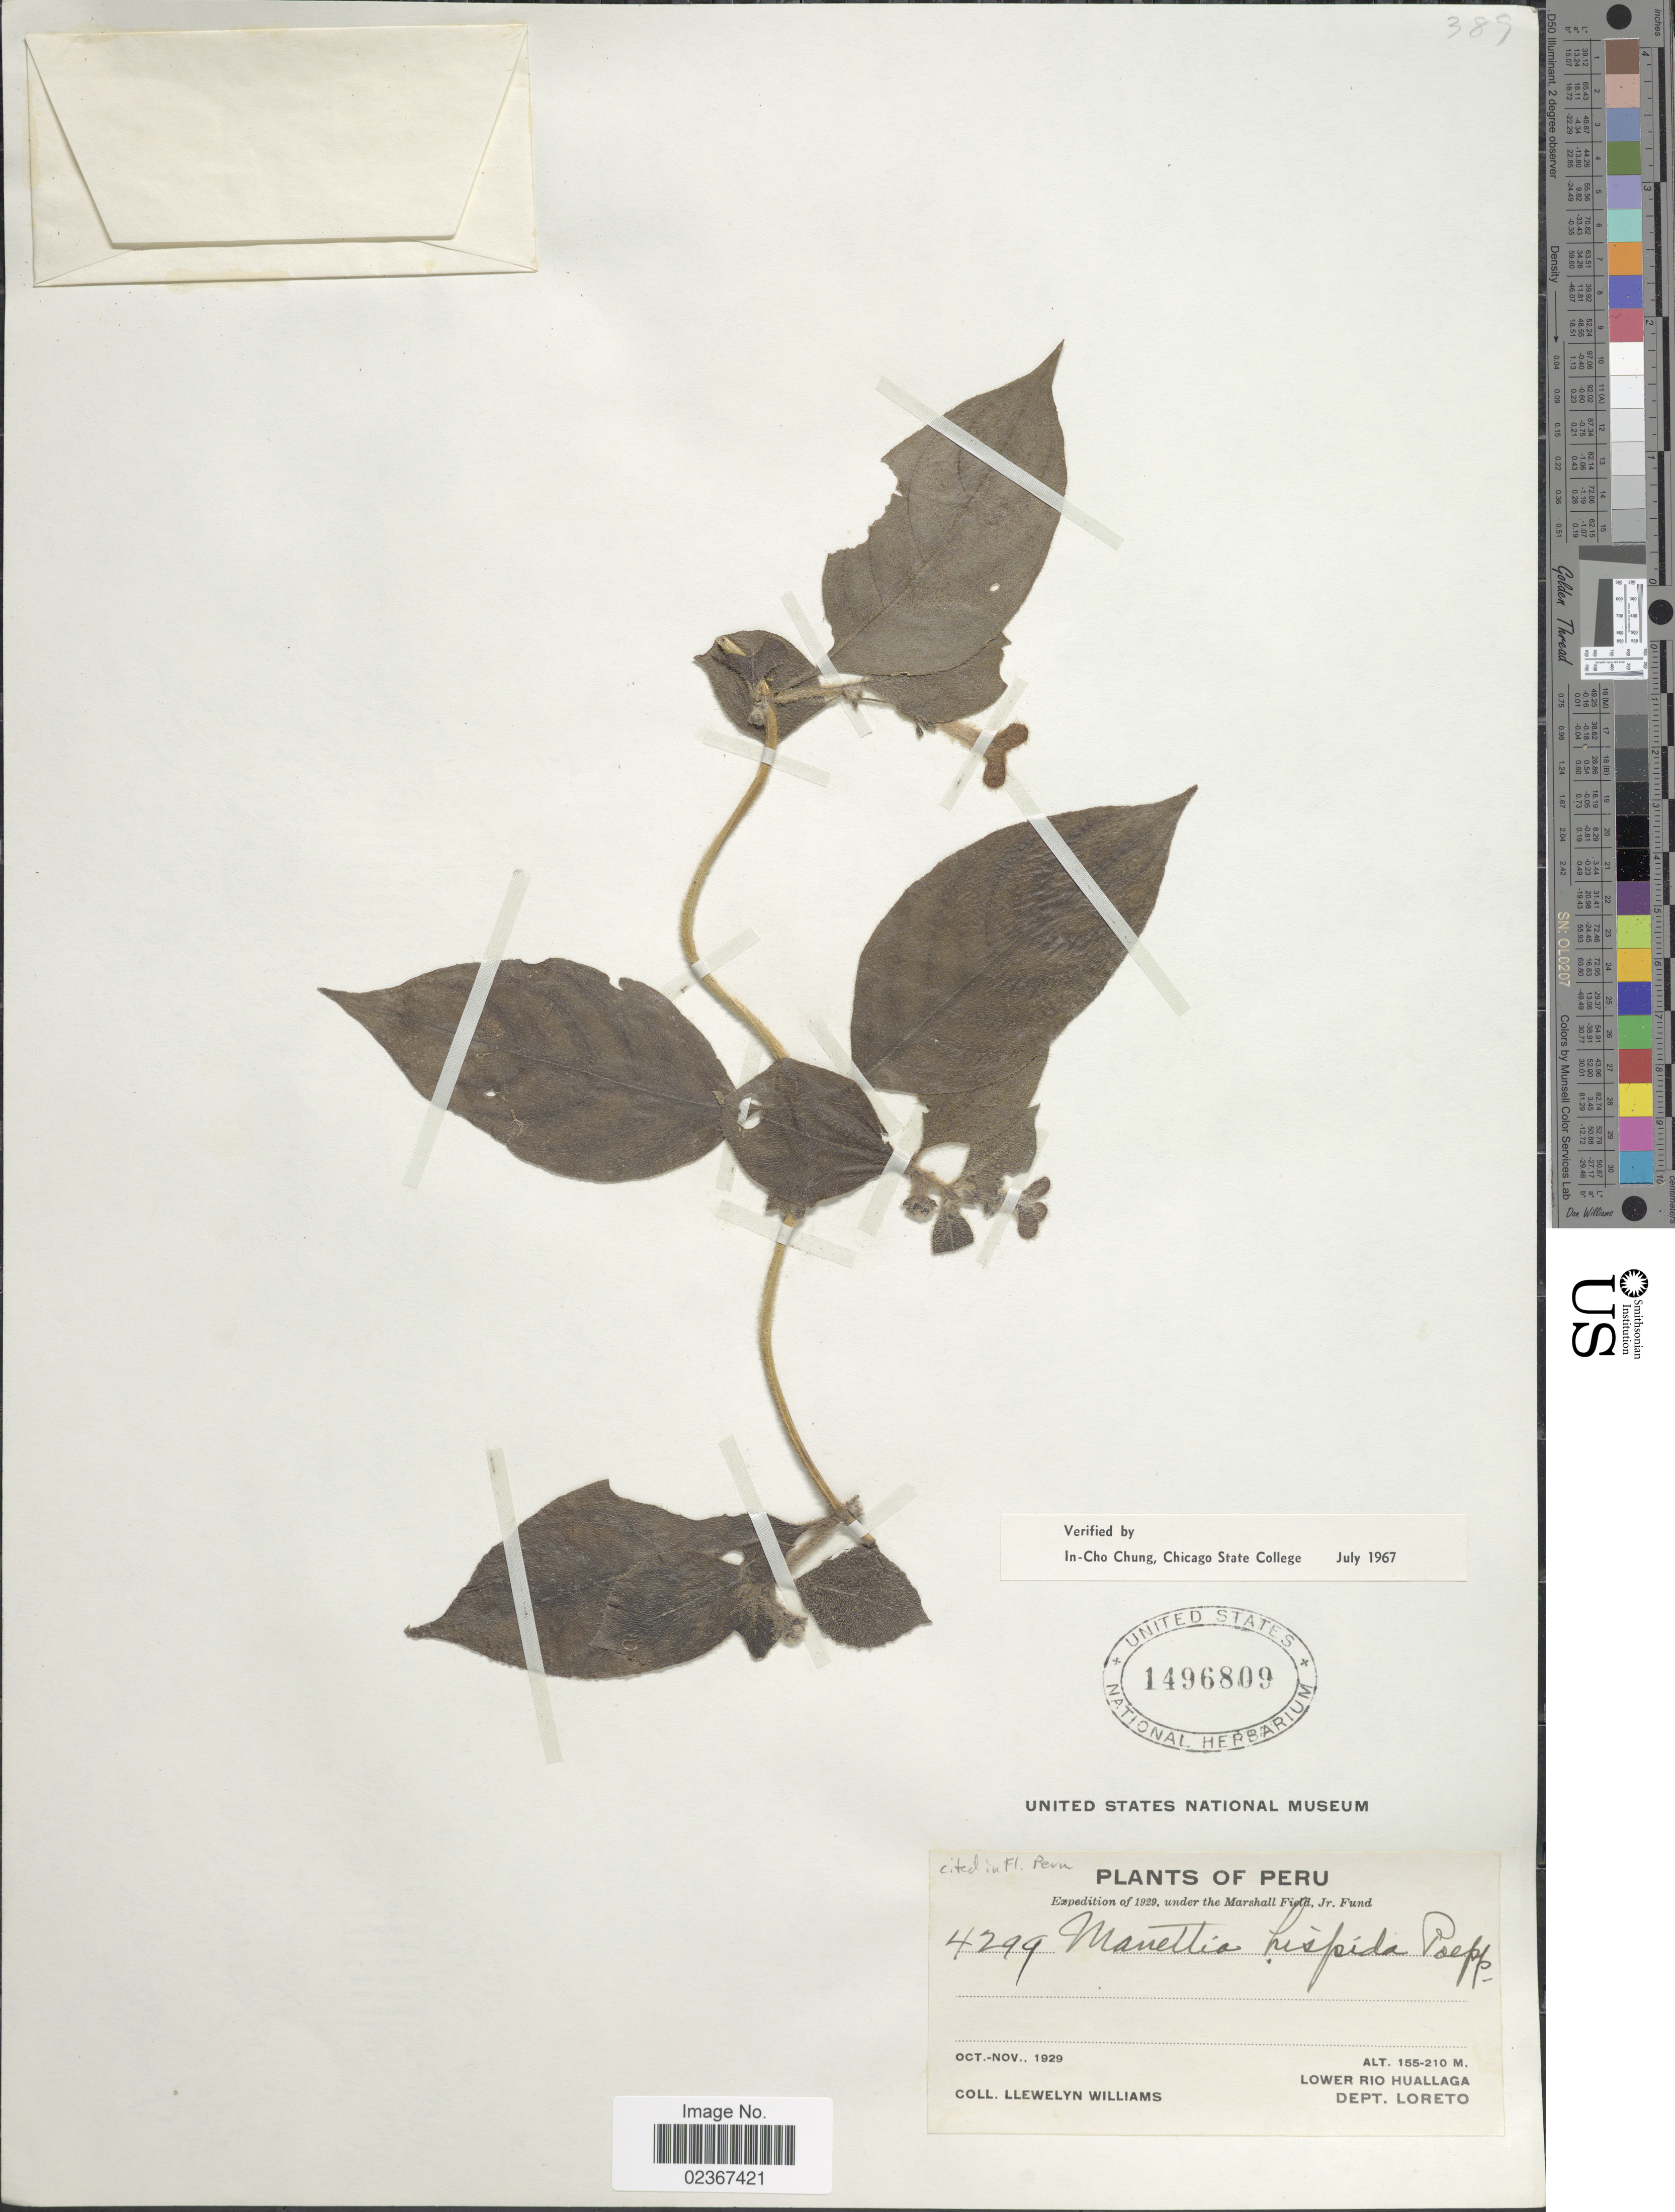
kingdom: Plantae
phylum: Tracheophyta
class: Magnoliopsida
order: Gentianales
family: Rubiaceae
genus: Manettia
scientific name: Manettia hispida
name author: Poepp.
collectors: Ll. Williams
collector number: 4299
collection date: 1929-10/1929-11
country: Peru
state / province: Loreto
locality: Lower Rio Huallaga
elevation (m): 155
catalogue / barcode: US 1496809